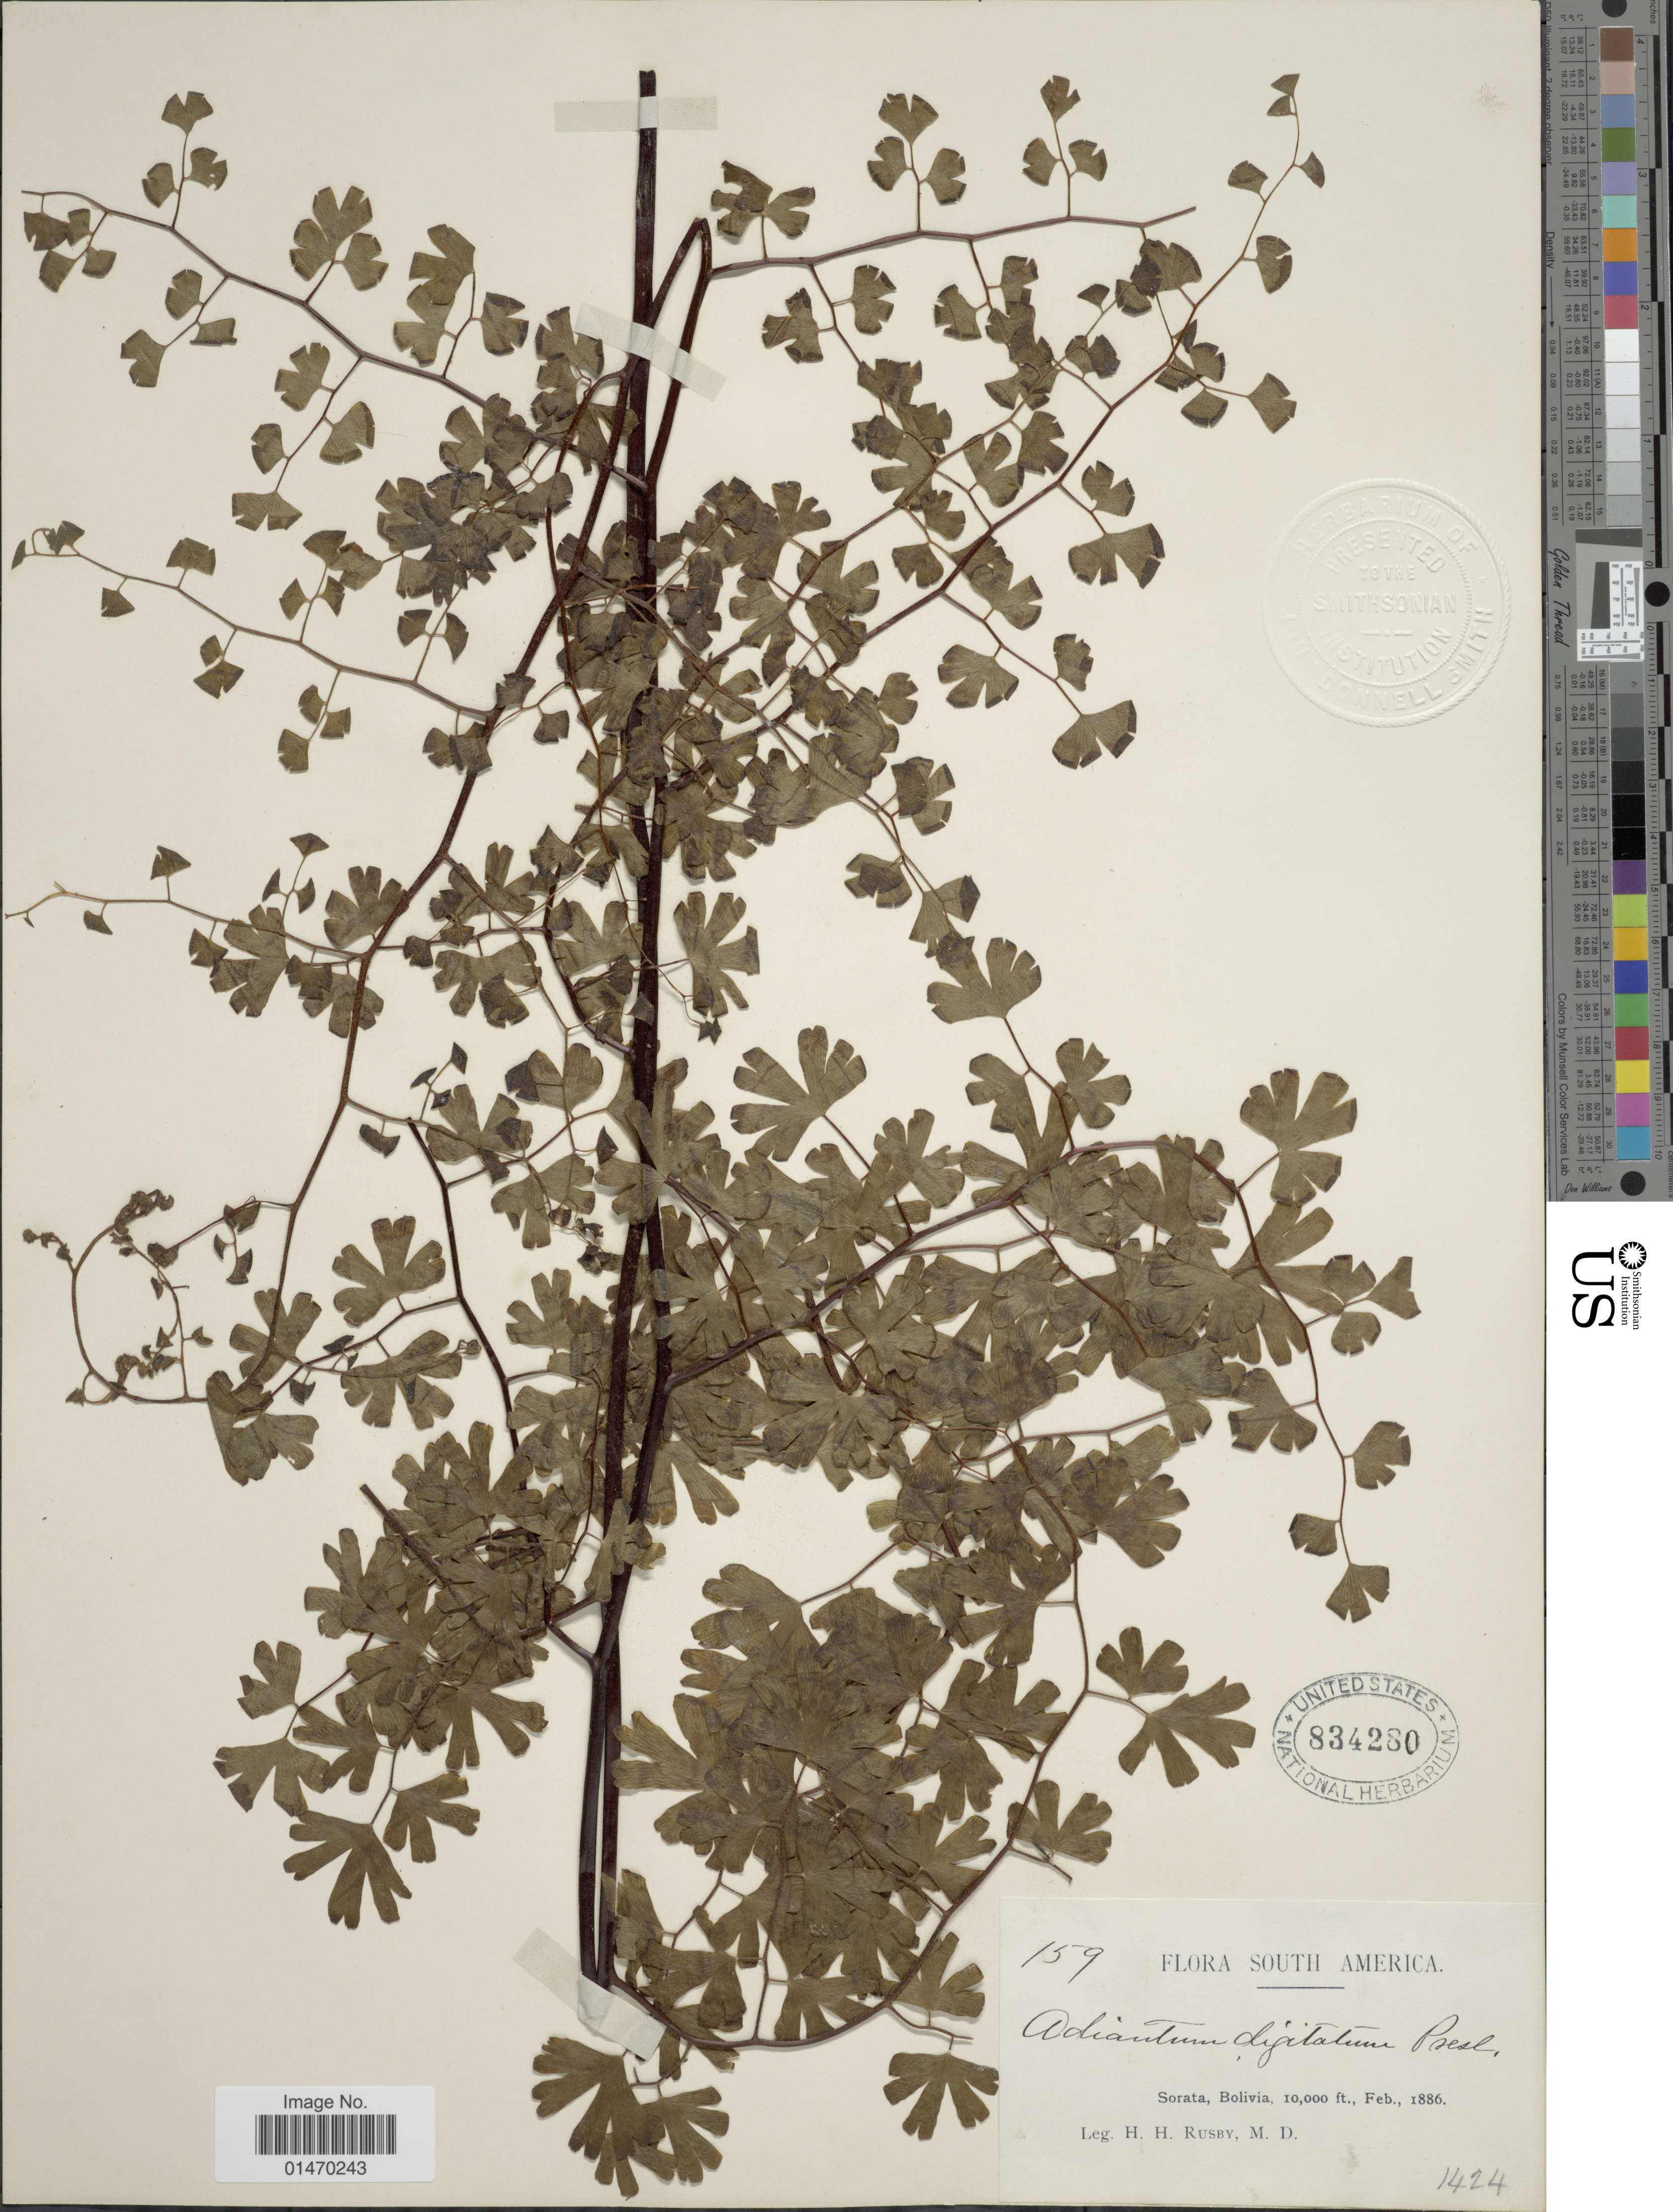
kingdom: Plantae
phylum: Tracheophyta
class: Polypodiopsida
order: Polypodiales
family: Pteridaceae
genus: Adiantum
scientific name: Adiantum digitatum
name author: Hook.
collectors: H. H. Rusby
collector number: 159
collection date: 1886-02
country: Bolivia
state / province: La Páz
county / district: Larecaja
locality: Sorata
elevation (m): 3048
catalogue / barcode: US 834280